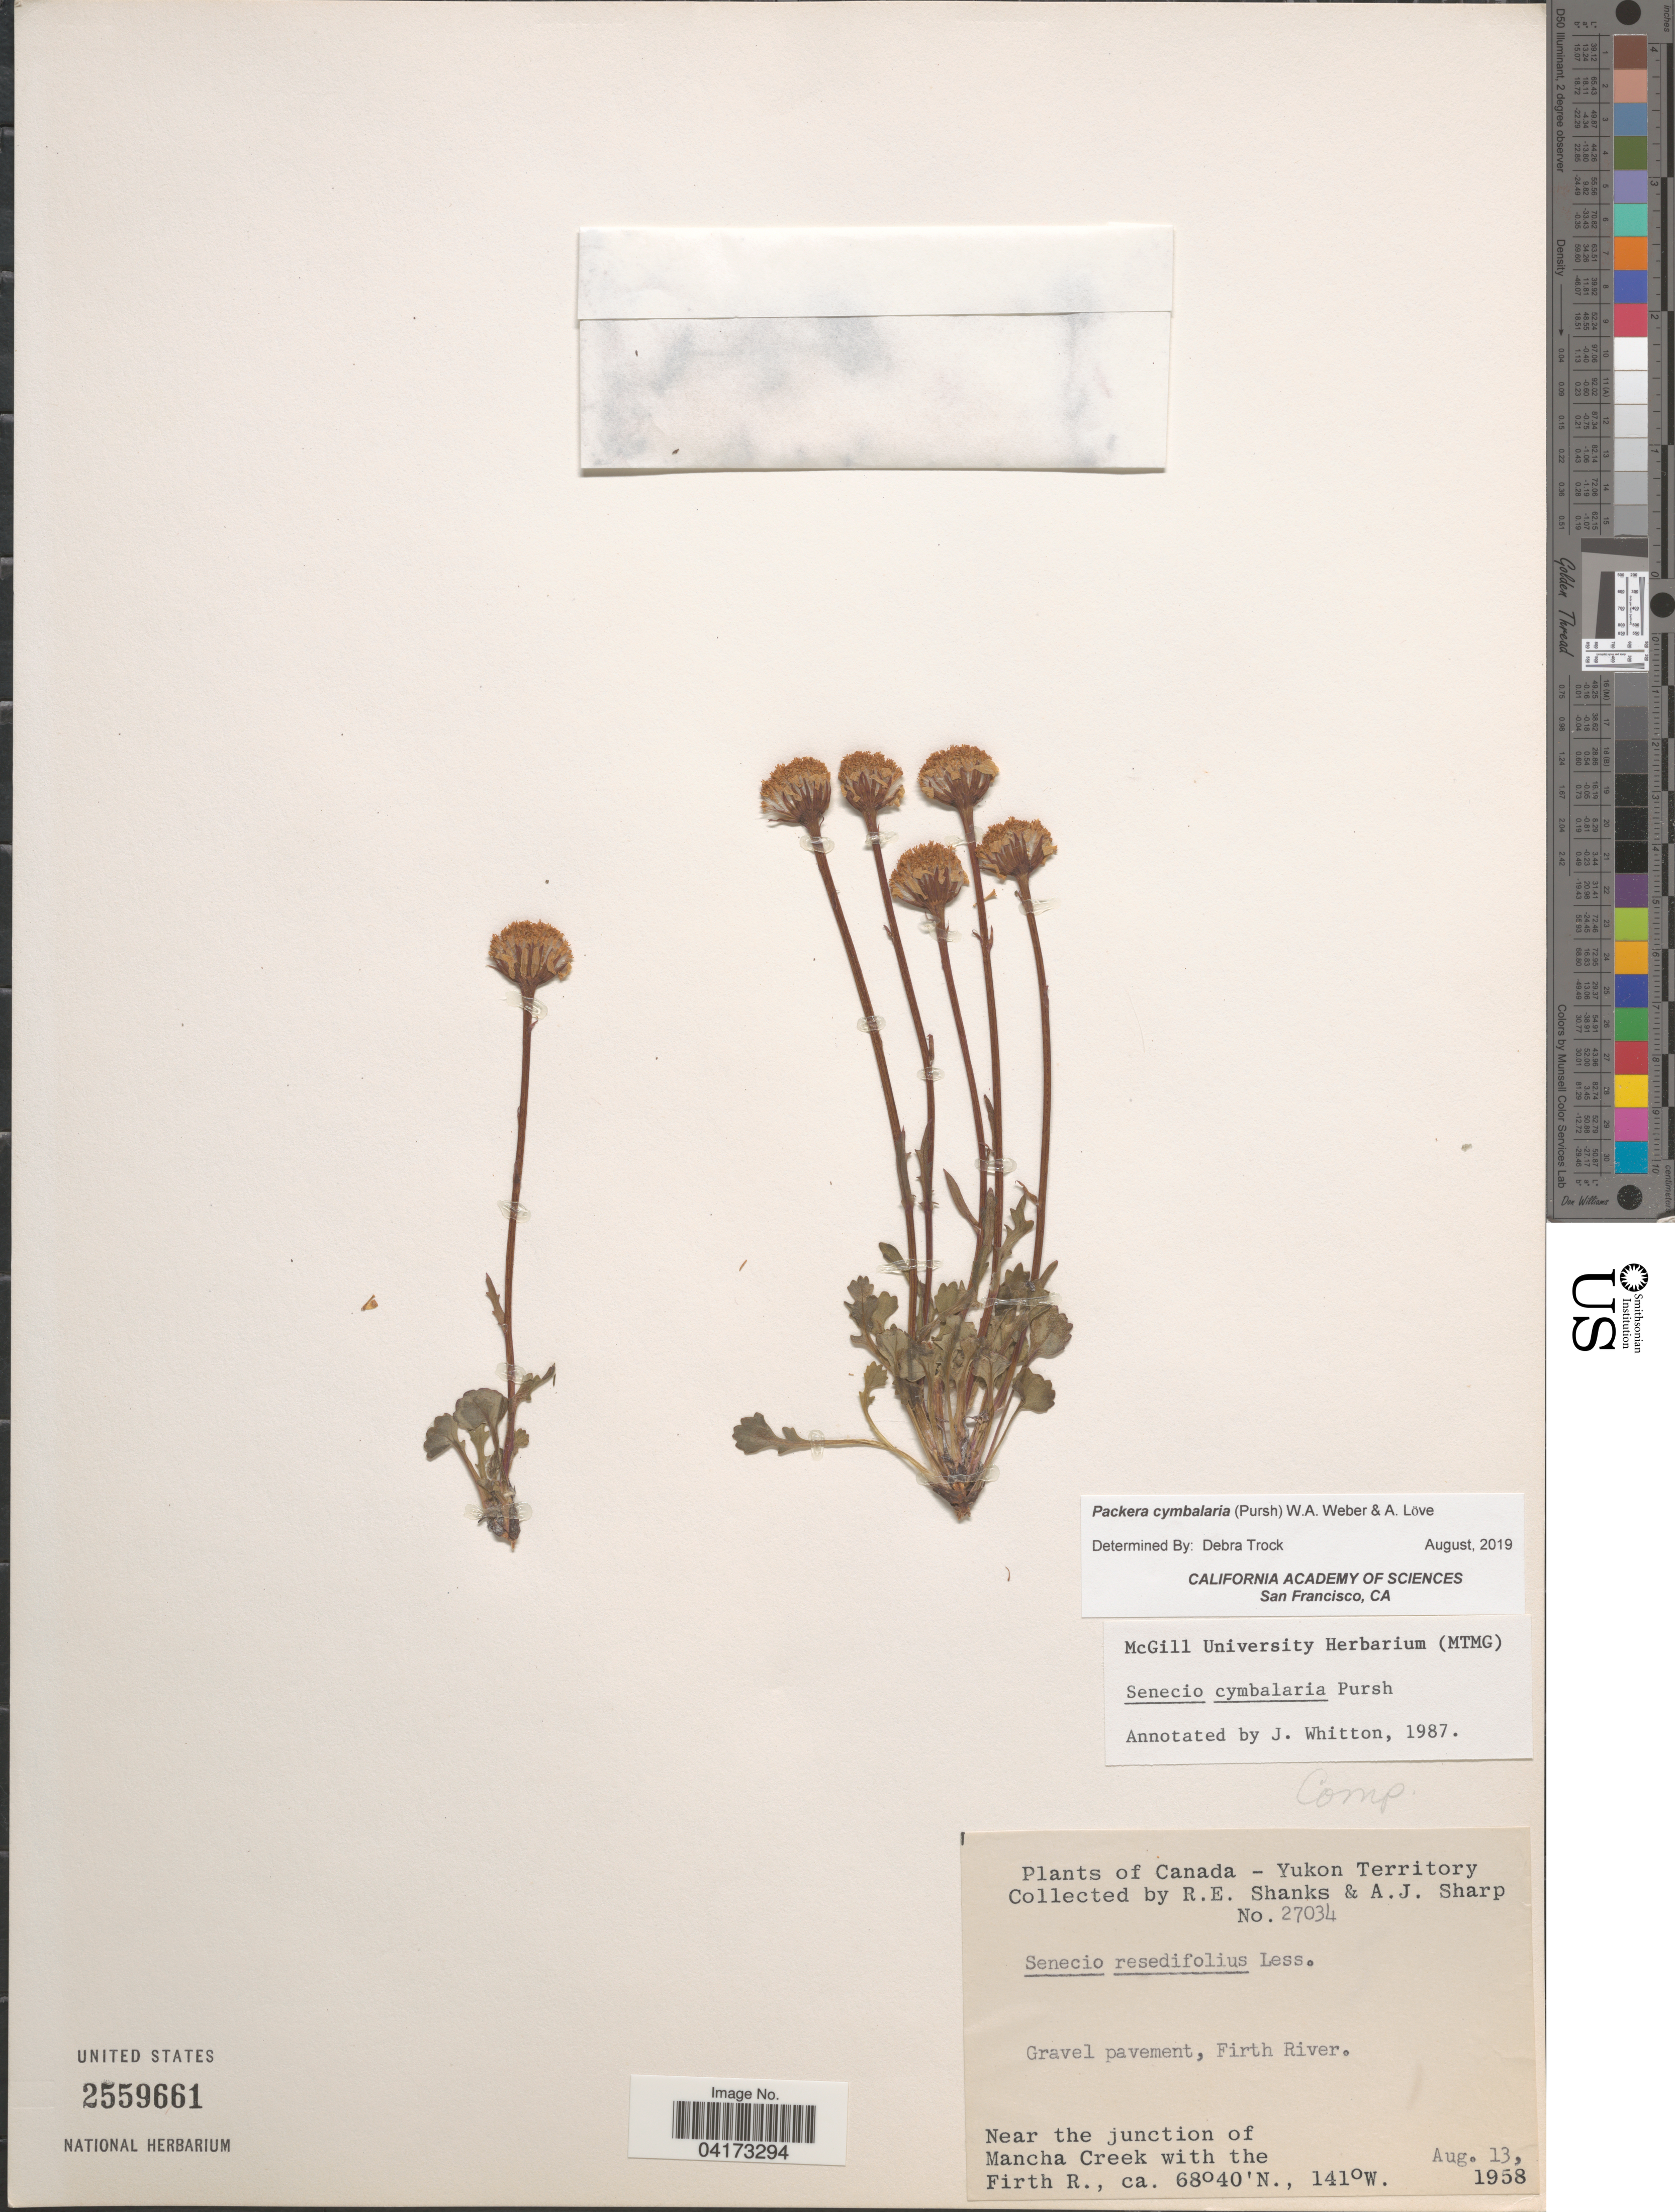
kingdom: Plantae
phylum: Tracheophyta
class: Magnoliopsida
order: Asterales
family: Asteraceae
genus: Packera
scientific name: Packera cymbalaria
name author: (Pursh) W.A. Weber & Á. Löve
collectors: R. Shanks & A. J. Sharp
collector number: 27034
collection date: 1958-08-13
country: Canada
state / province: Yukon Territory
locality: Firth River. Near the junction of Mancha Creek with the Firth R.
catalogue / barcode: US 2559661